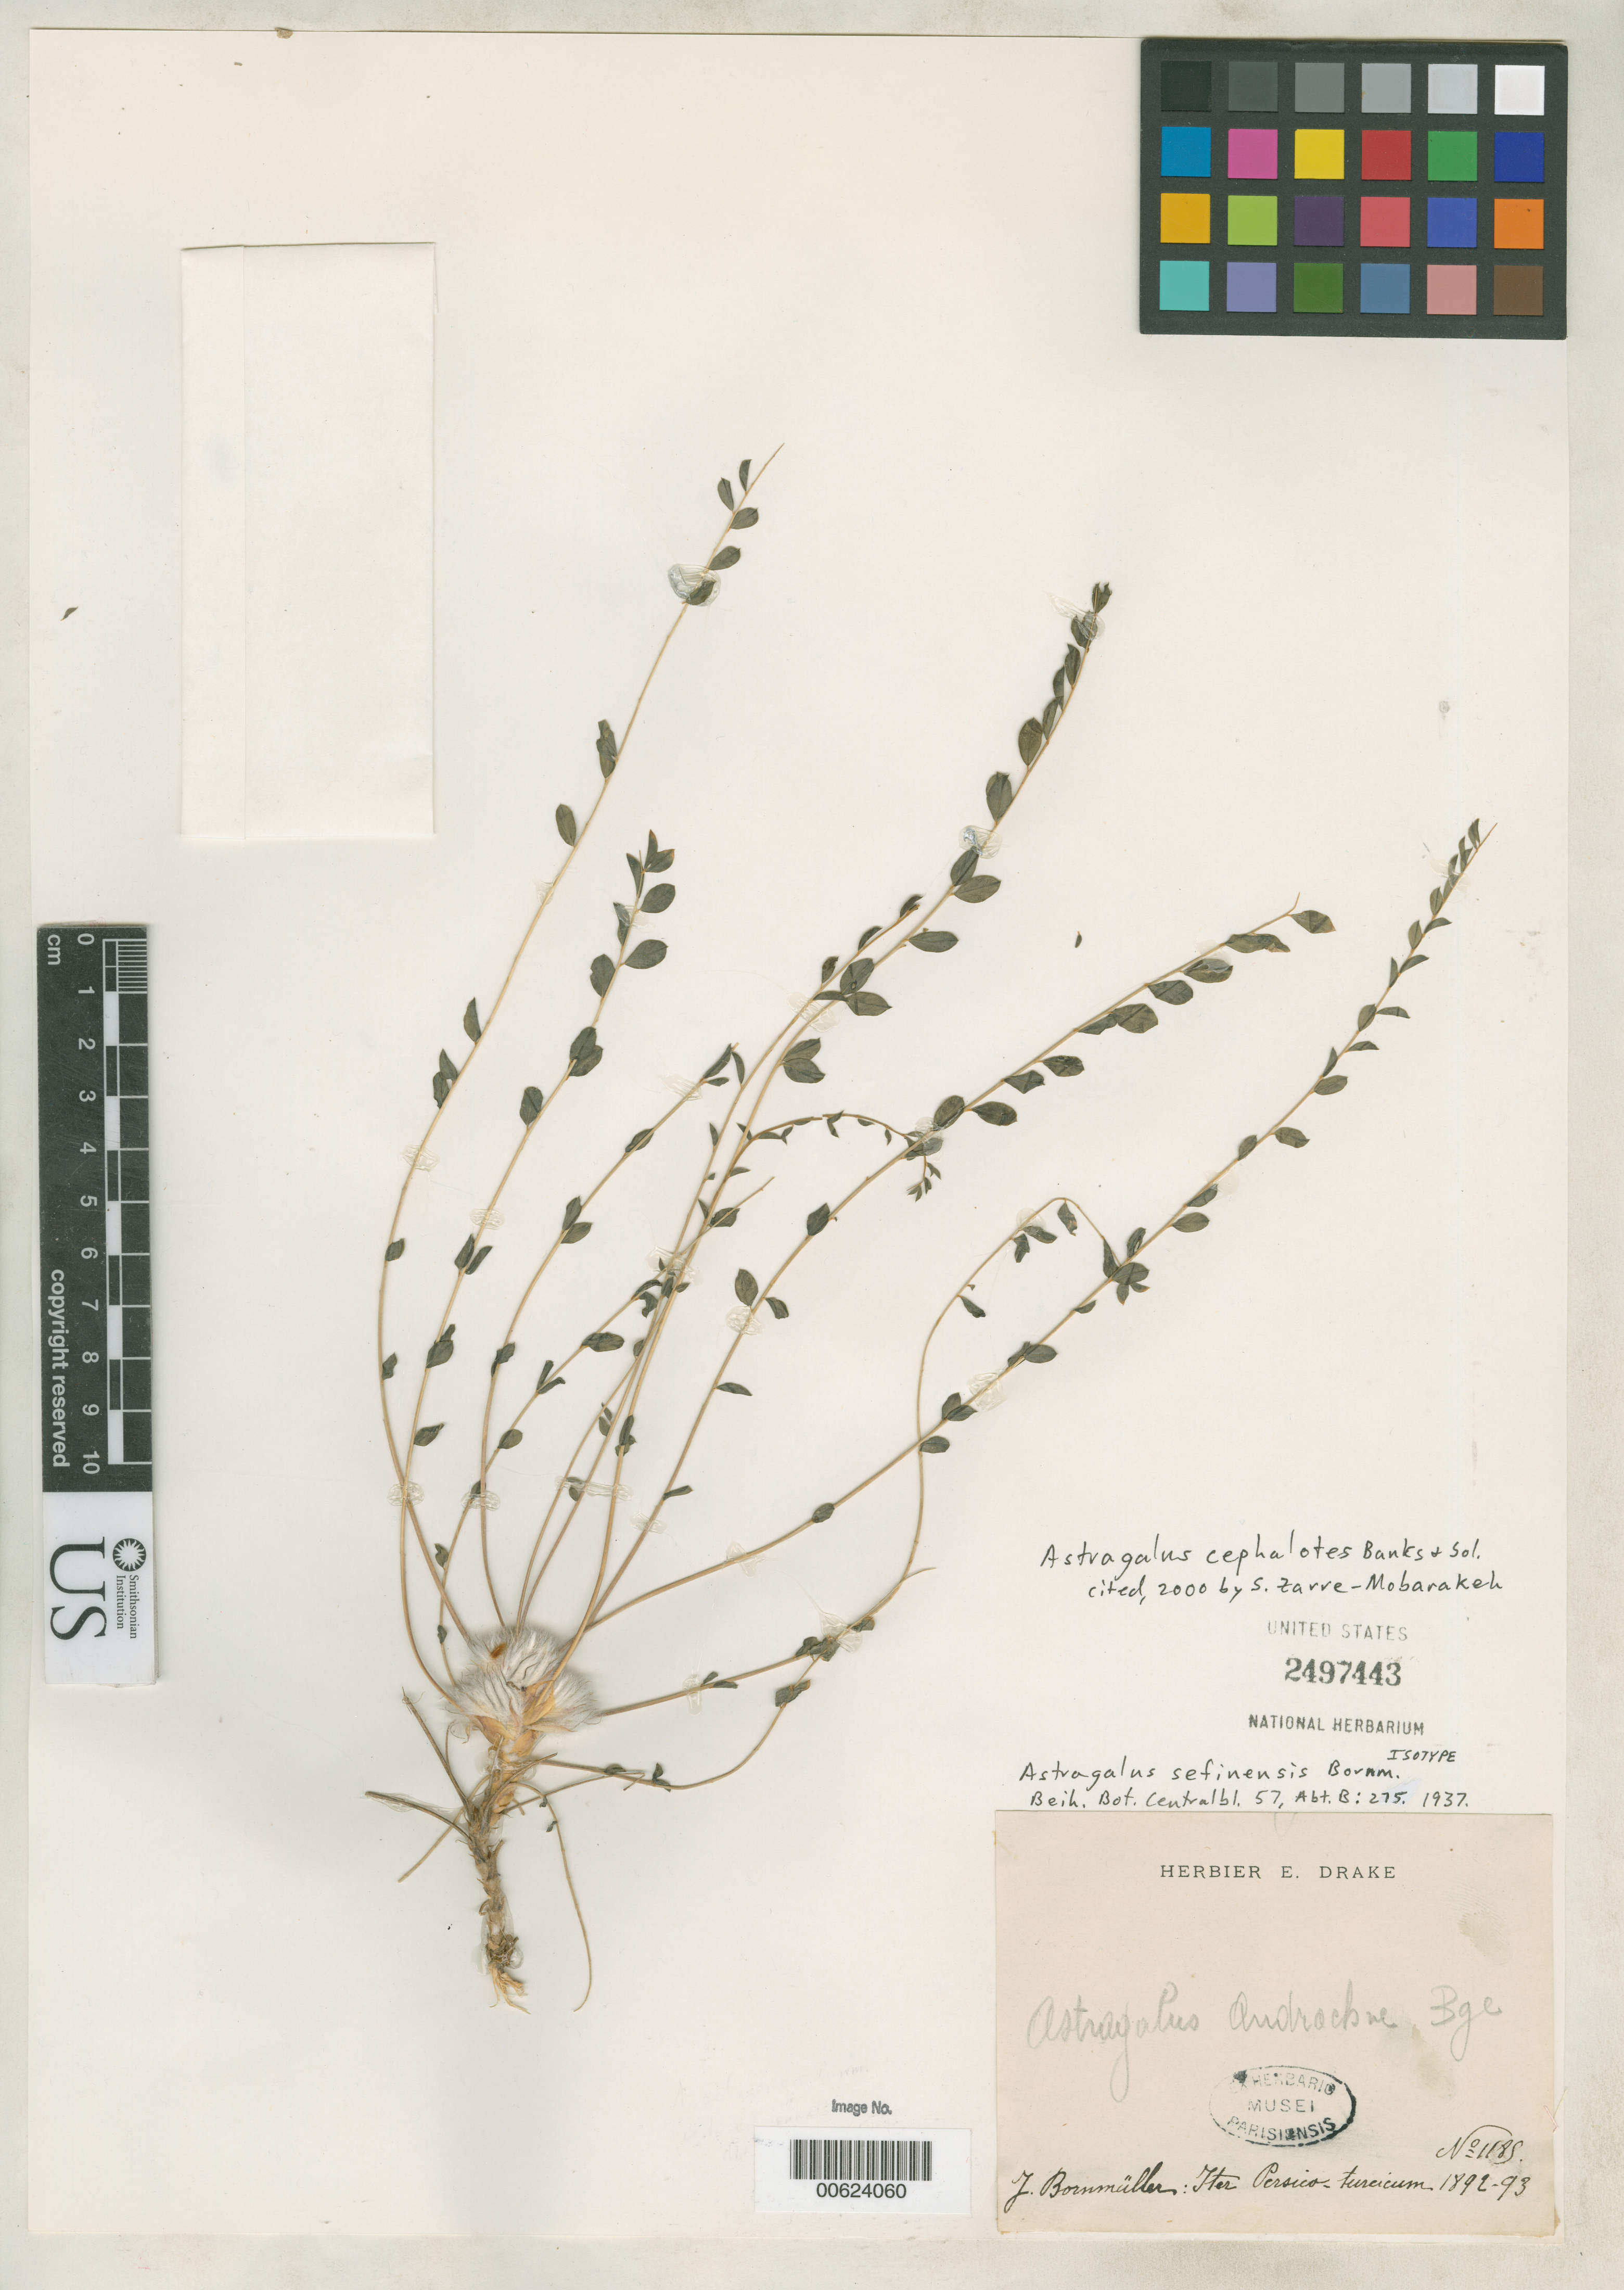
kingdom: Plantae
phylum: Tracheophyta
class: Magnoliopsida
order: Fabales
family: Fabaceae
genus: Astragalus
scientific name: Astragalus sefinensis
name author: Bornm.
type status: Isotype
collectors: J. Bornmüller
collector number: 1185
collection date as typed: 1892 to -- --- 1893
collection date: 1892/1893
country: Iraq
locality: Iter Persico- Tureicum.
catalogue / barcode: US 2497443